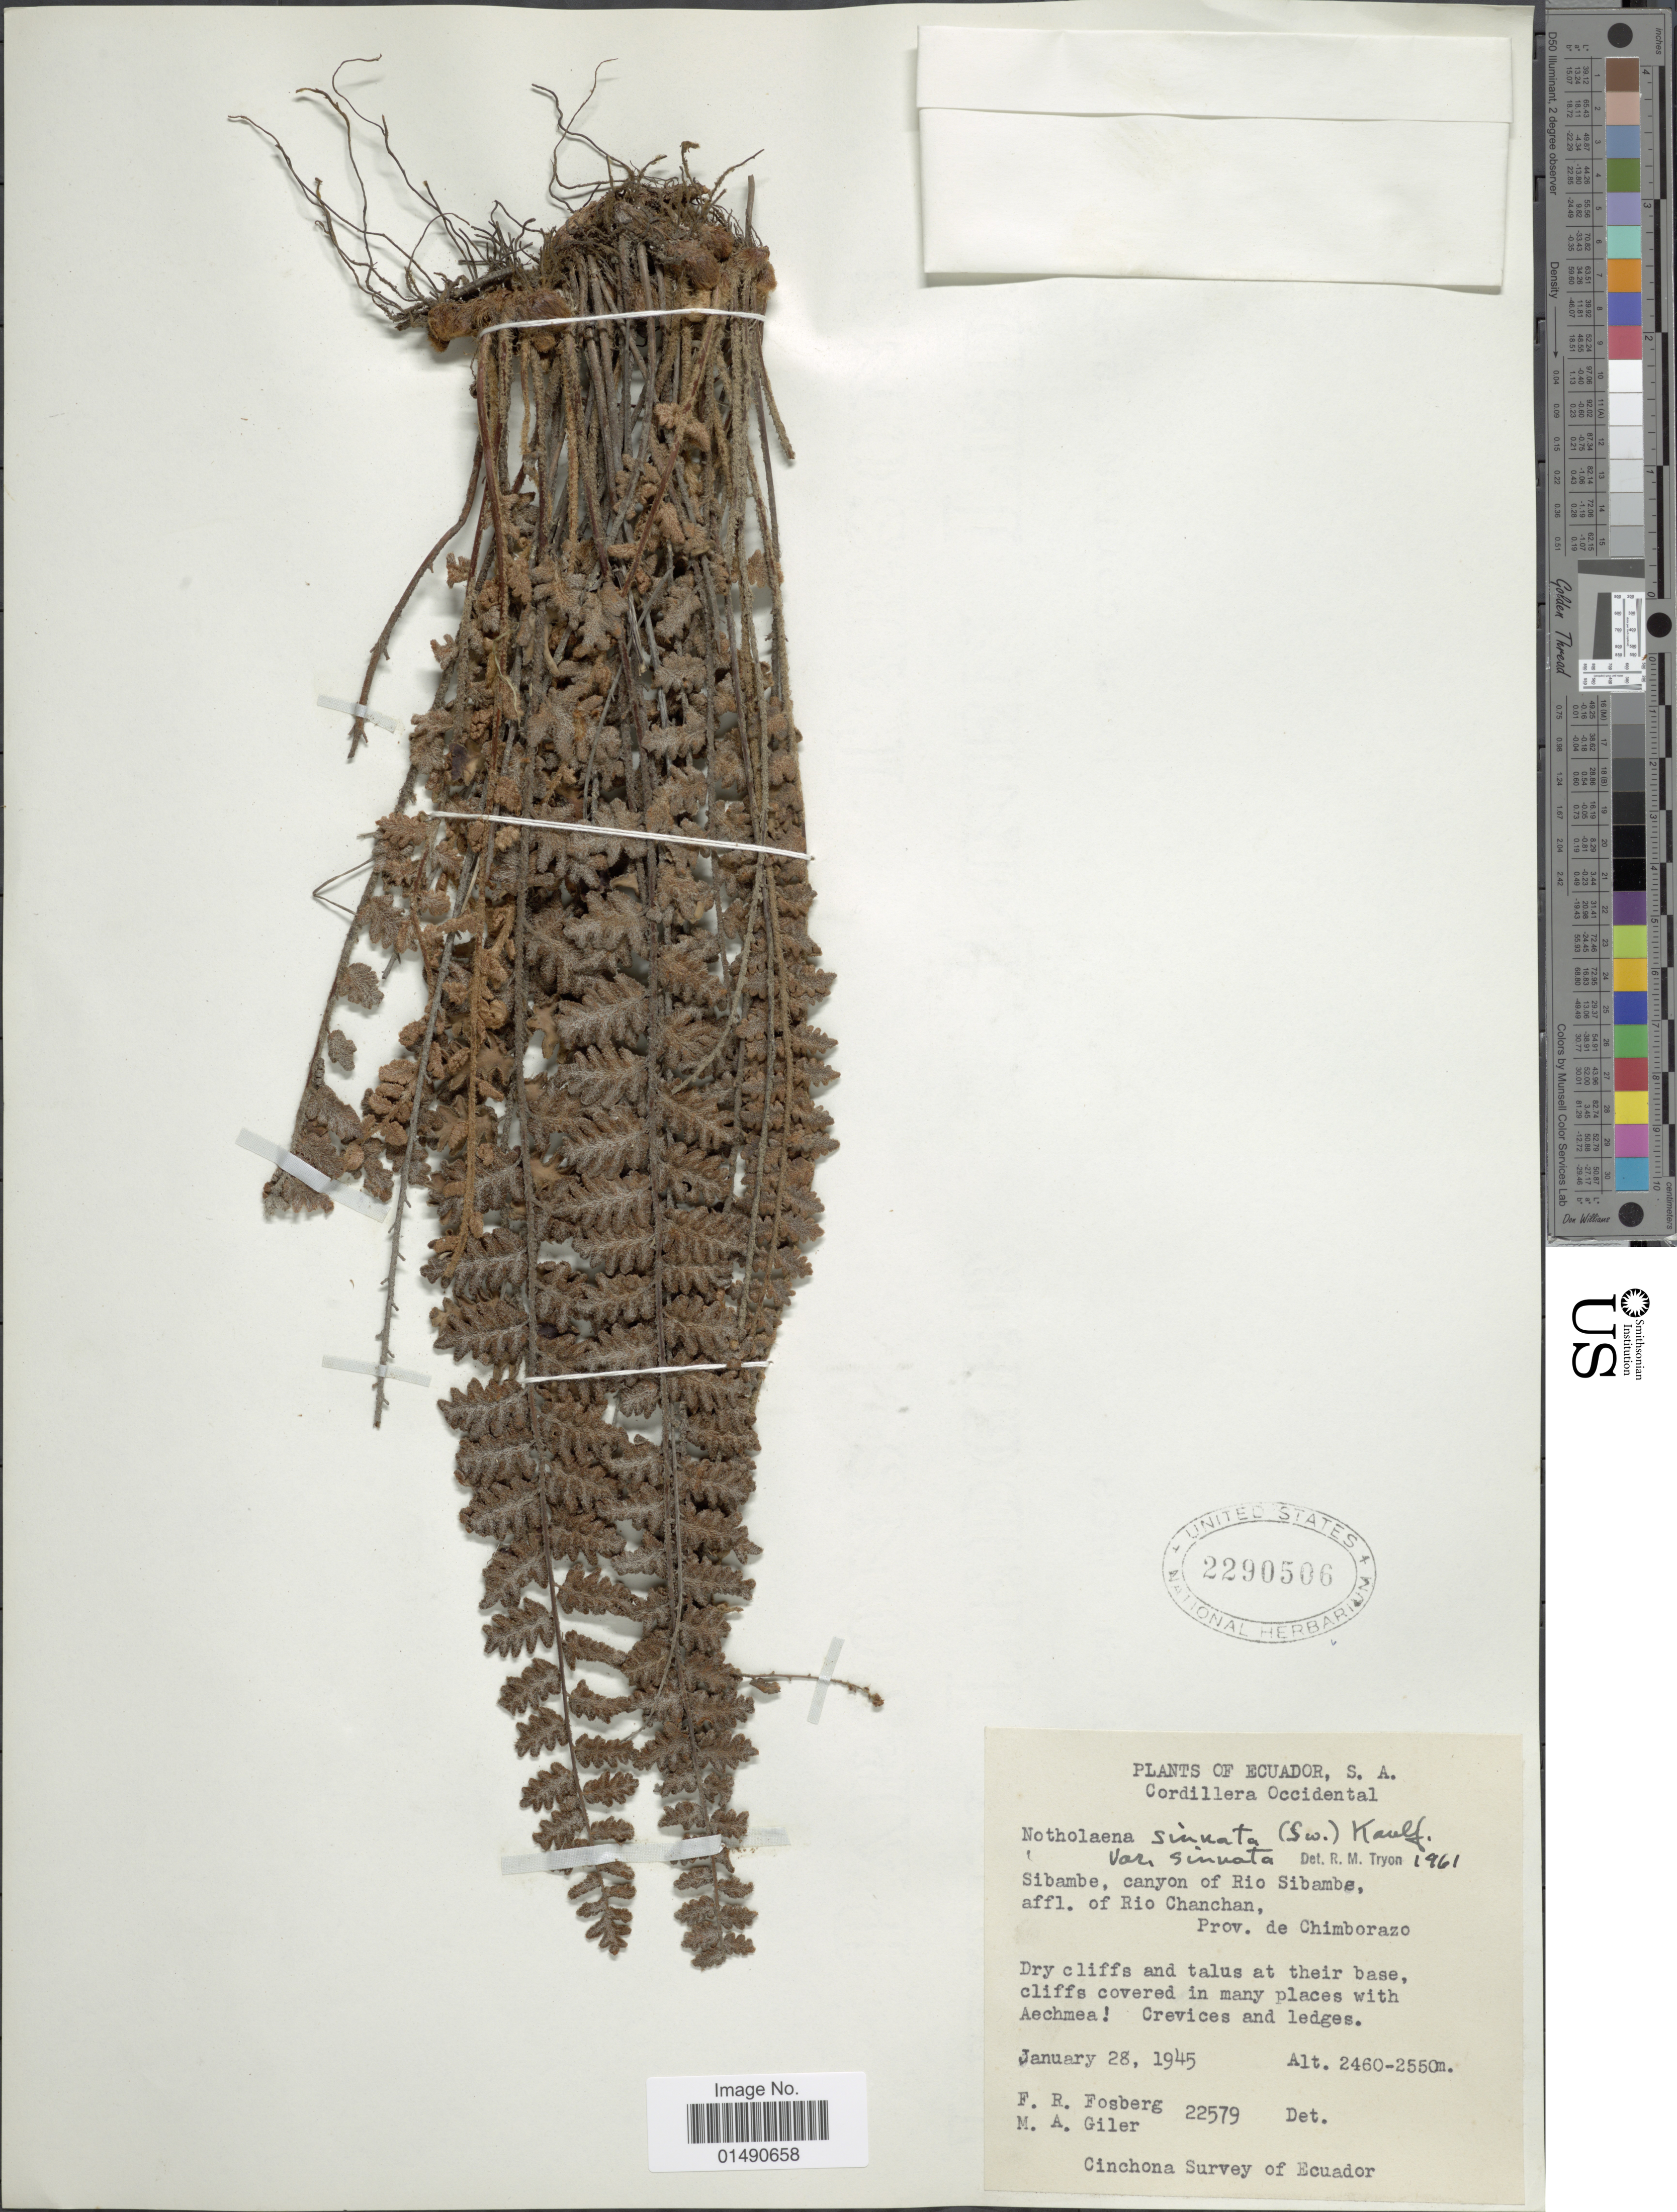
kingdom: Plantae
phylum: Tracheophyta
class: Polypodiopsida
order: Polypodiales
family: Pteridaceae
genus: Astrolepis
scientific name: Astrolepis sinuata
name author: (Lag. ex Sw.) D.M. Benham & Windham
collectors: F. R. Fosberg & M. Giler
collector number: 22579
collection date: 1945-01-28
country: Ecuador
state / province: Chimborazo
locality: Cordillera Occidental, Sibambe, canyon of Rio Sibambe, affl, of Rio Chanchan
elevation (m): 2460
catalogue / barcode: US 2290506